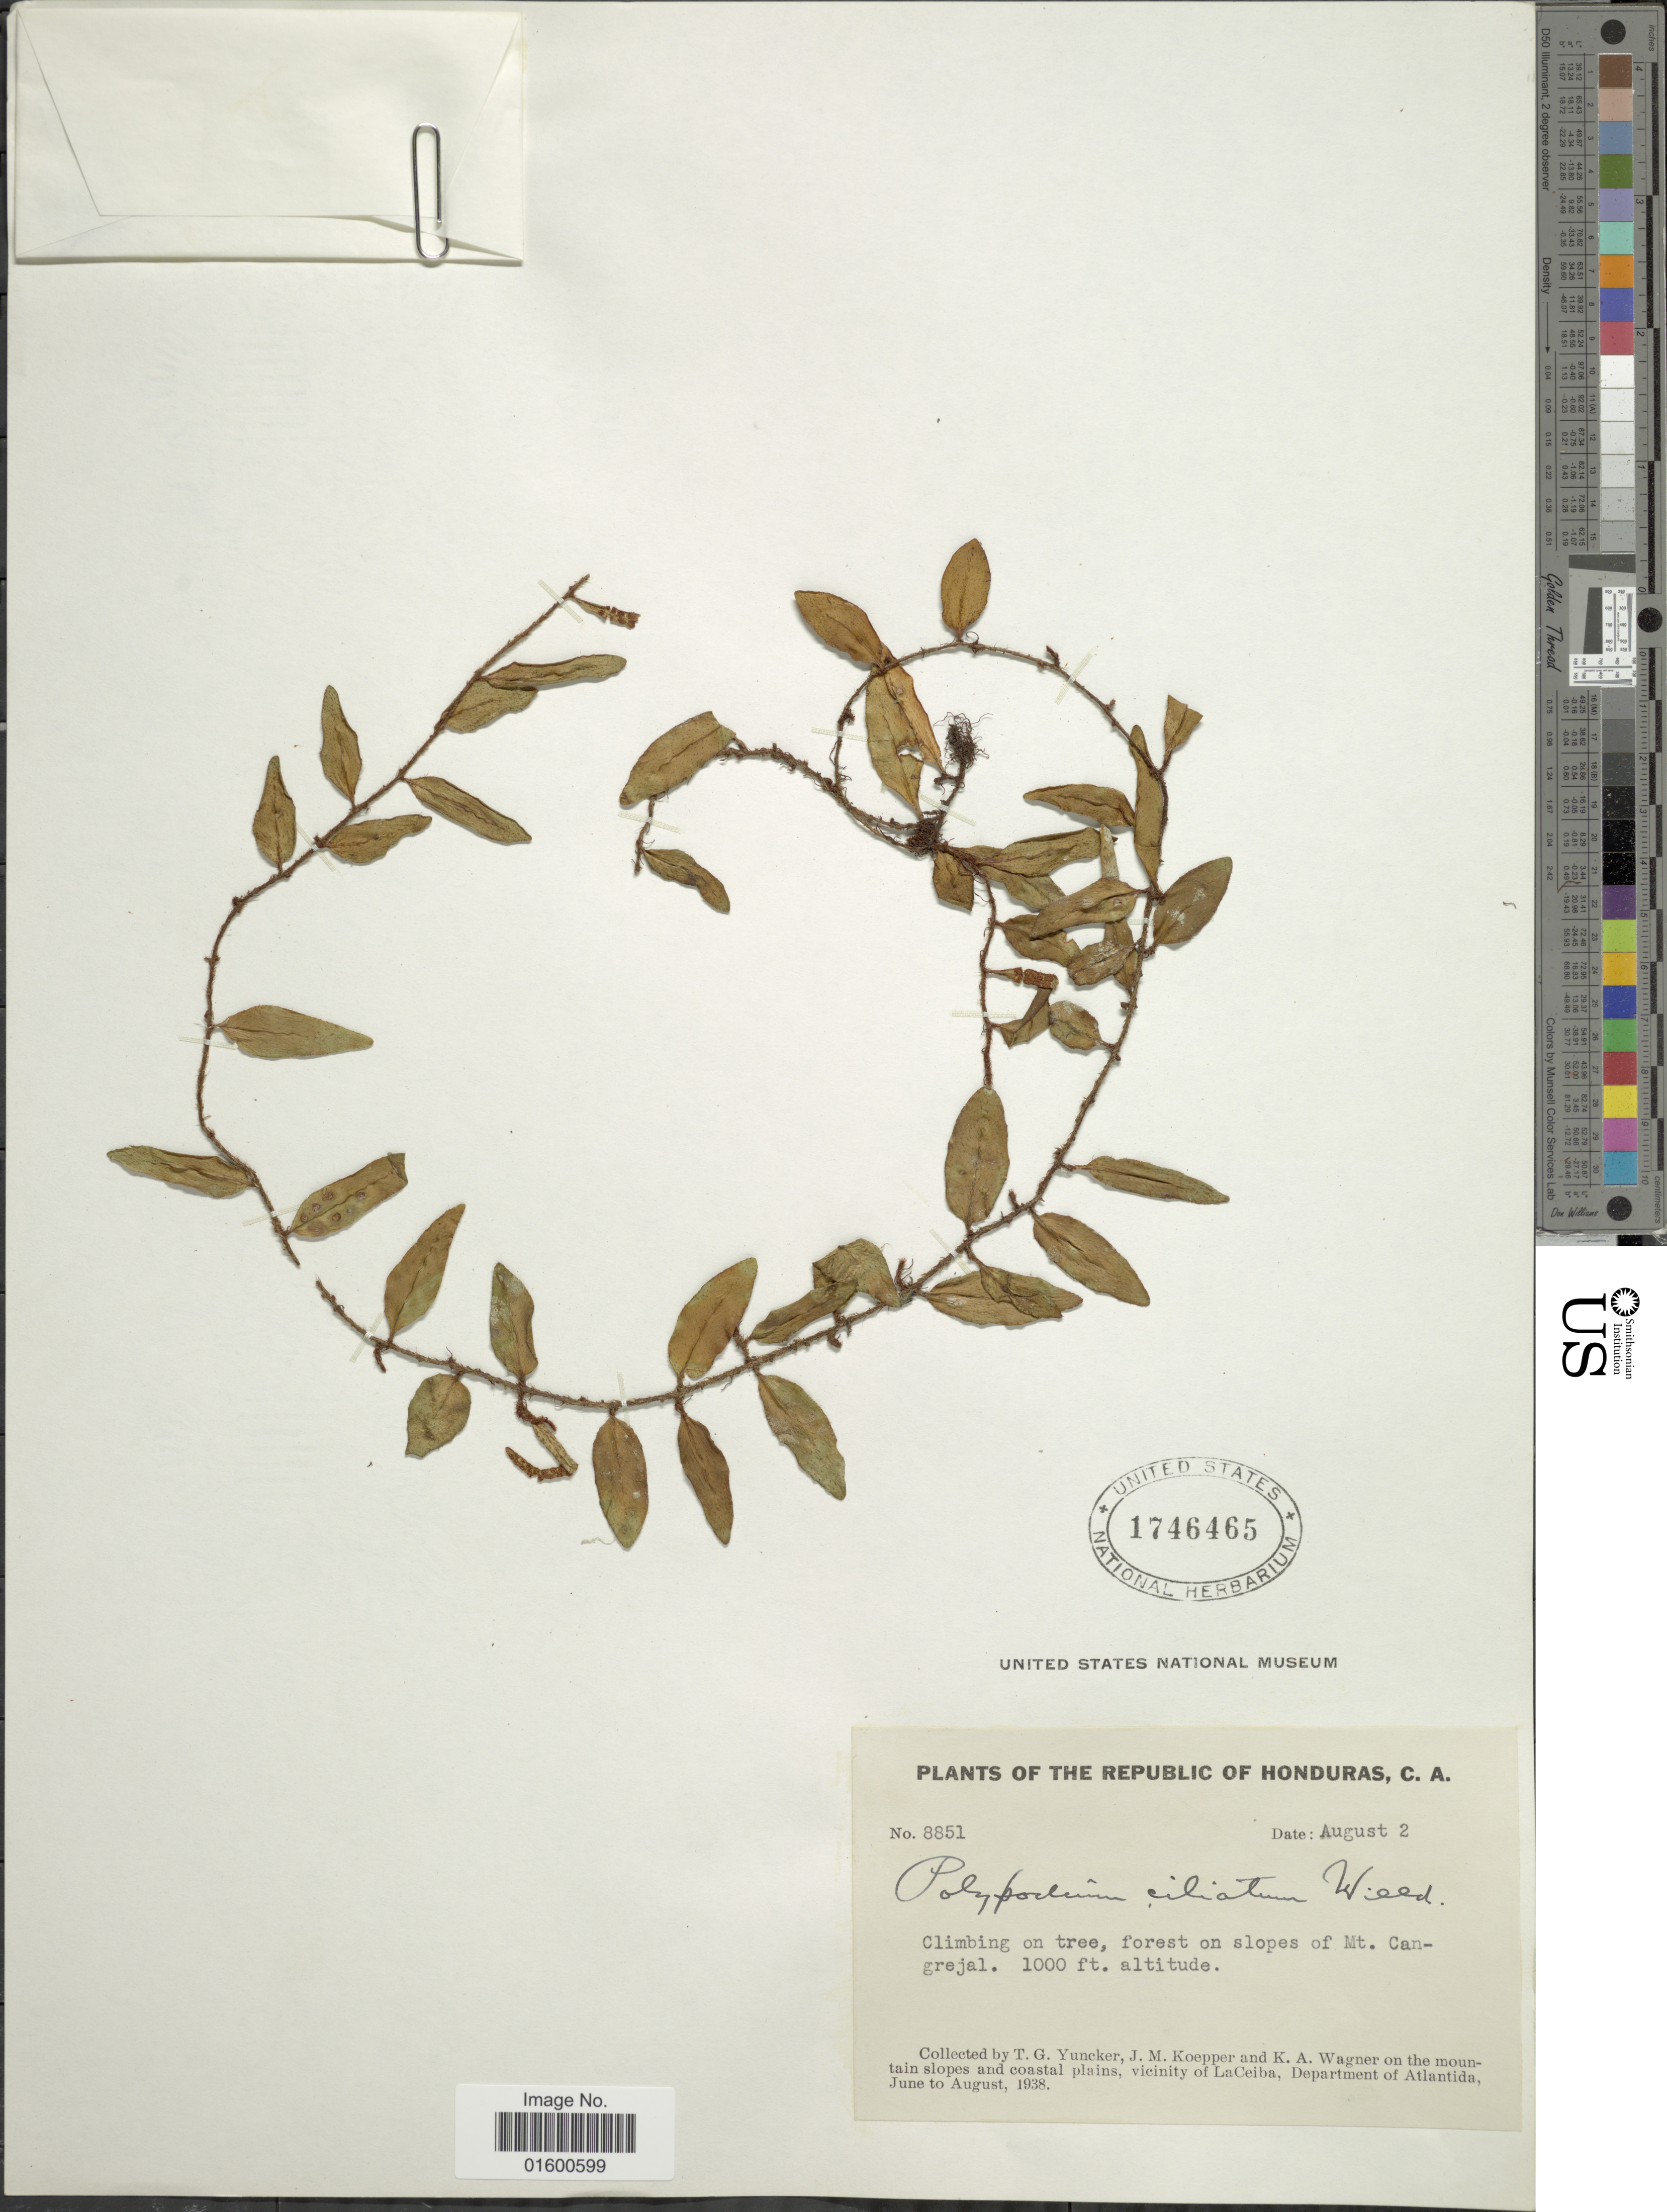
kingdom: Plantae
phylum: Tracheophyta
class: Polypodiopsida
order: Polypodiales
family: Polypodiaceae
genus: Microgramma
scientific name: Microgramma reptans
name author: (Cav.) A.R. Sm.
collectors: T. G. Yuncker, J. M. Koepper & K. A. Wagner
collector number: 8851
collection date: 1938-08-02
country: Honduras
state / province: Atlántida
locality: Republic of Honduras, C. A., Vicinity of La Ceiba, Department of Atlantida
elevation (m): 305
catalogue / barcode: US 1746465